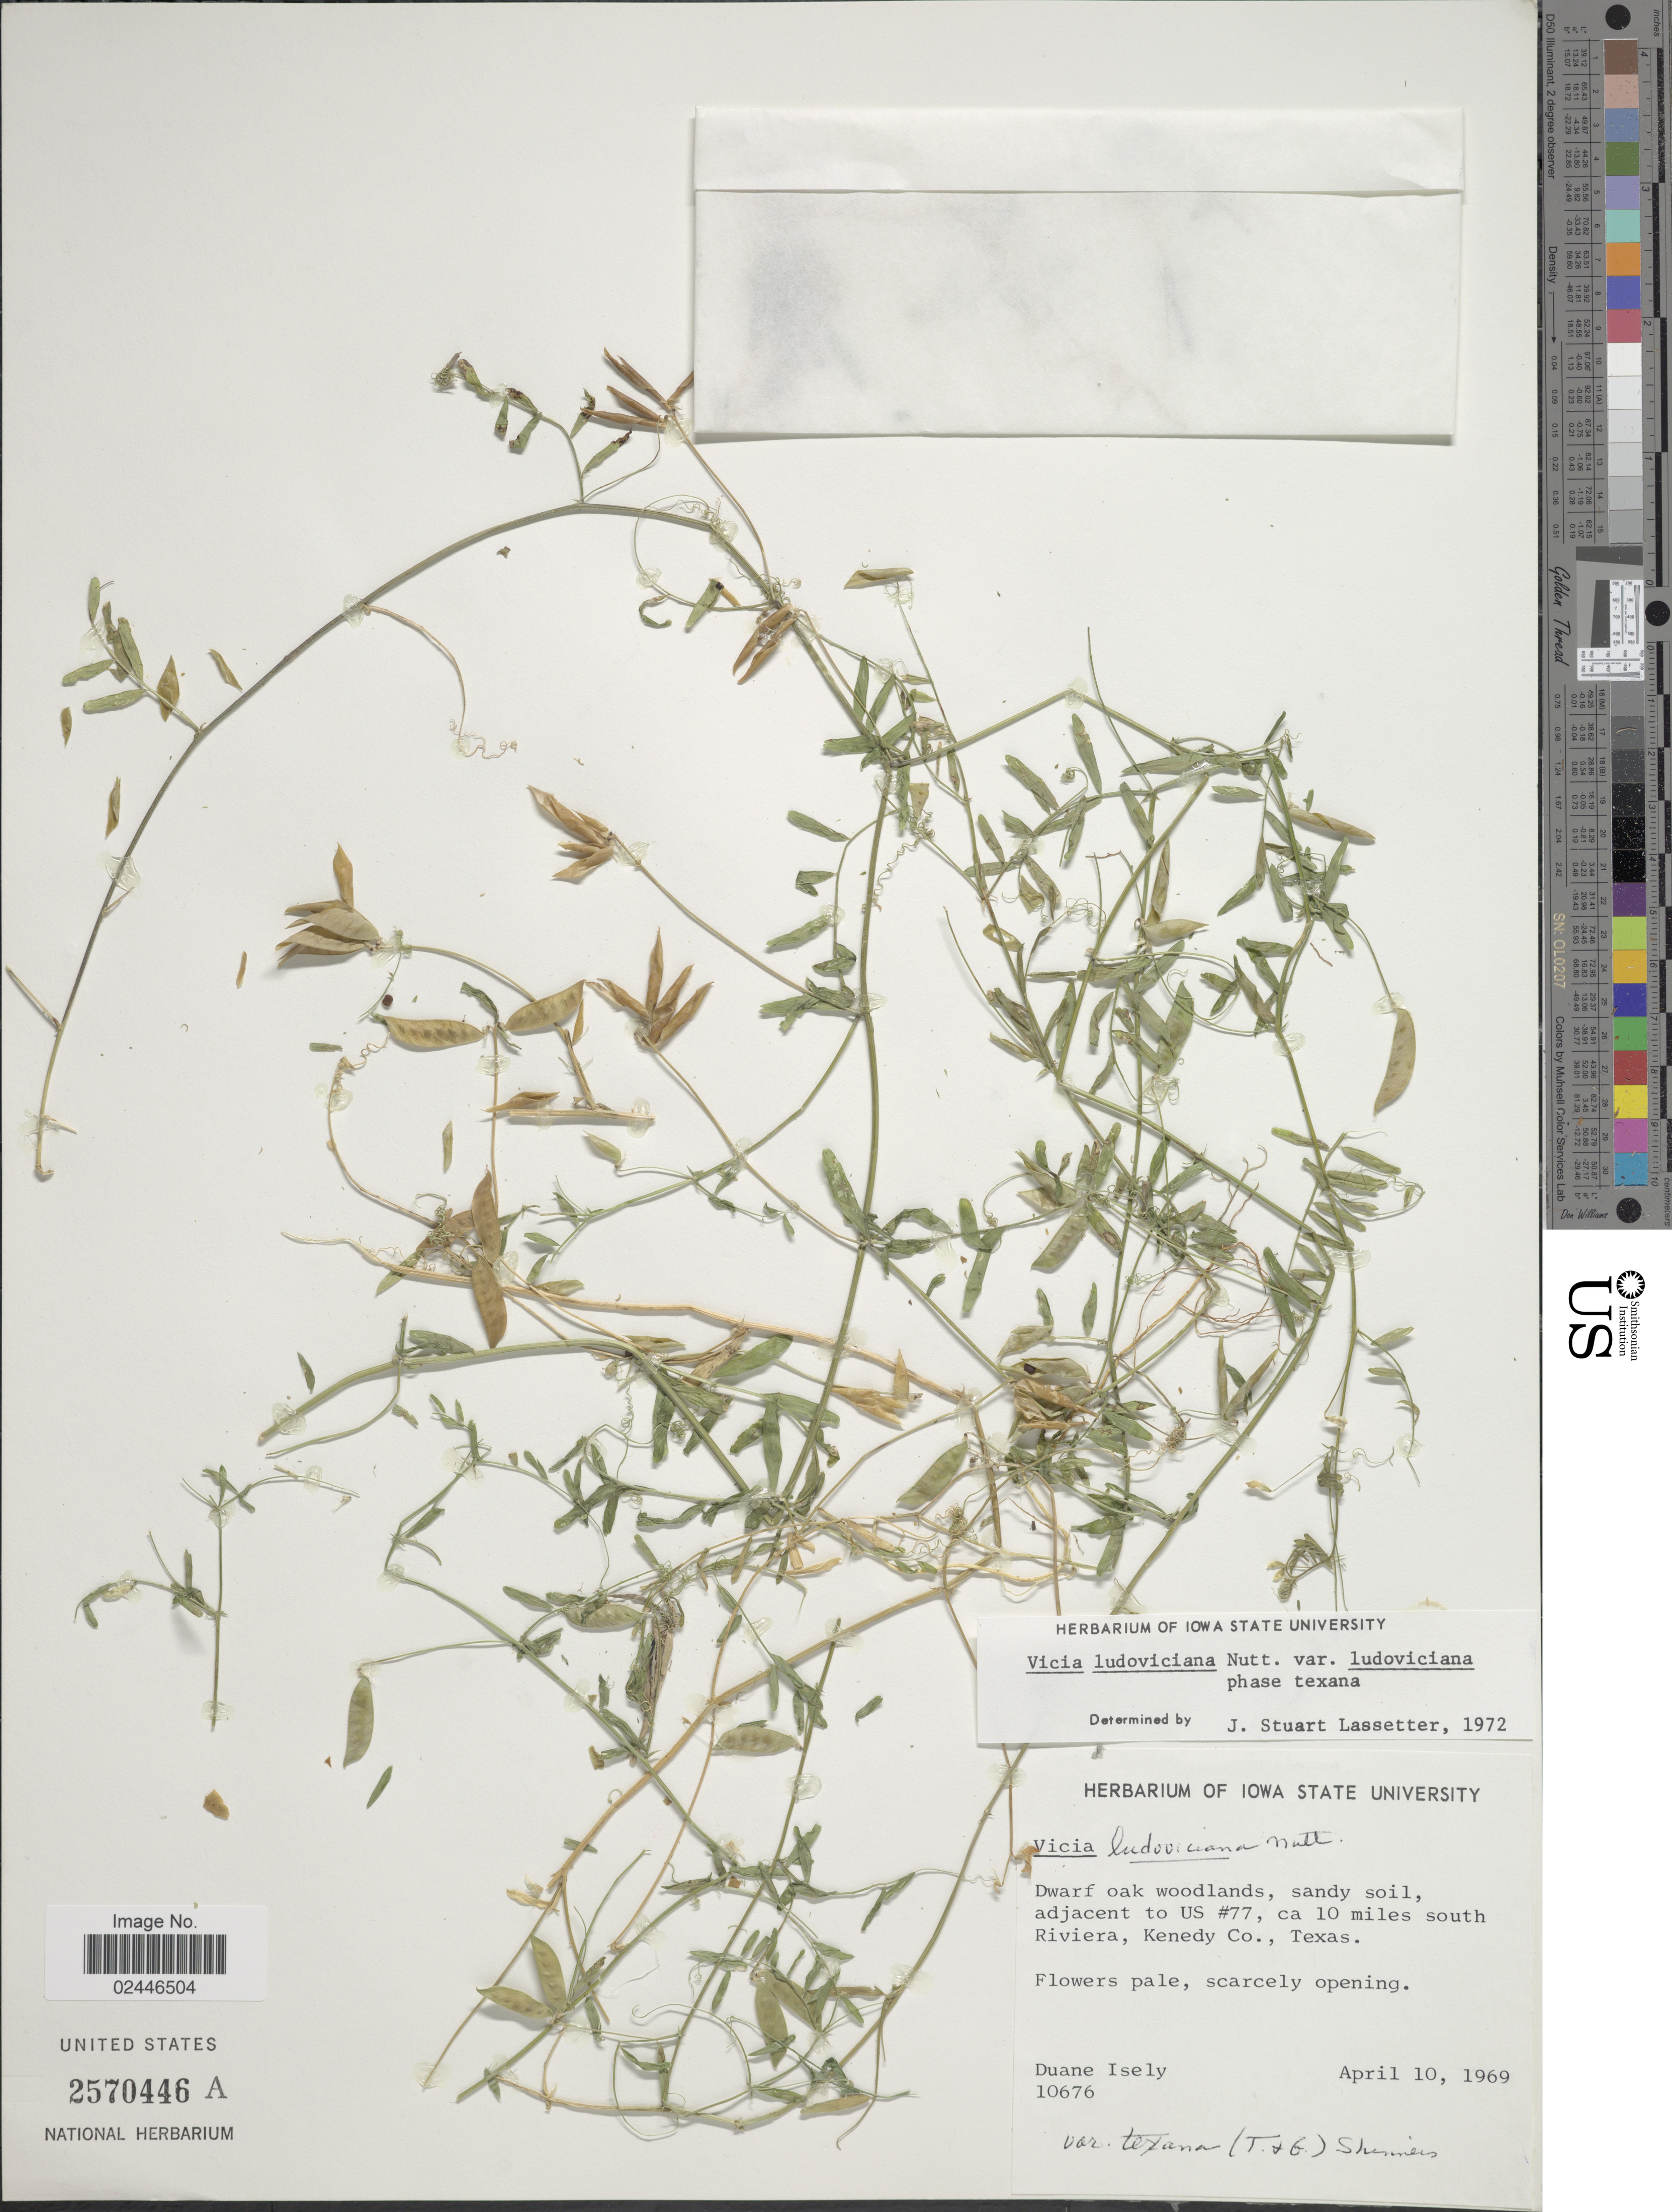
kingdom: Plantae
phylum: Tracheophyta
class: Magnoliopsida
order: Fabales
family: Fabaceae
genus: Vicia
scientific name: Vicia ludoviciana var. ludoviciana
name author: Nutt. ex Torr. & A. Gray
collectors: D. Isely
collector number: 10676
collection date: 1969-04-10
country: United States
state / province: Texas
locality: Adjacent to US #77, ca 10 miles south Riviera, Kenedy Co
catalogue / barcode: US 2570446A